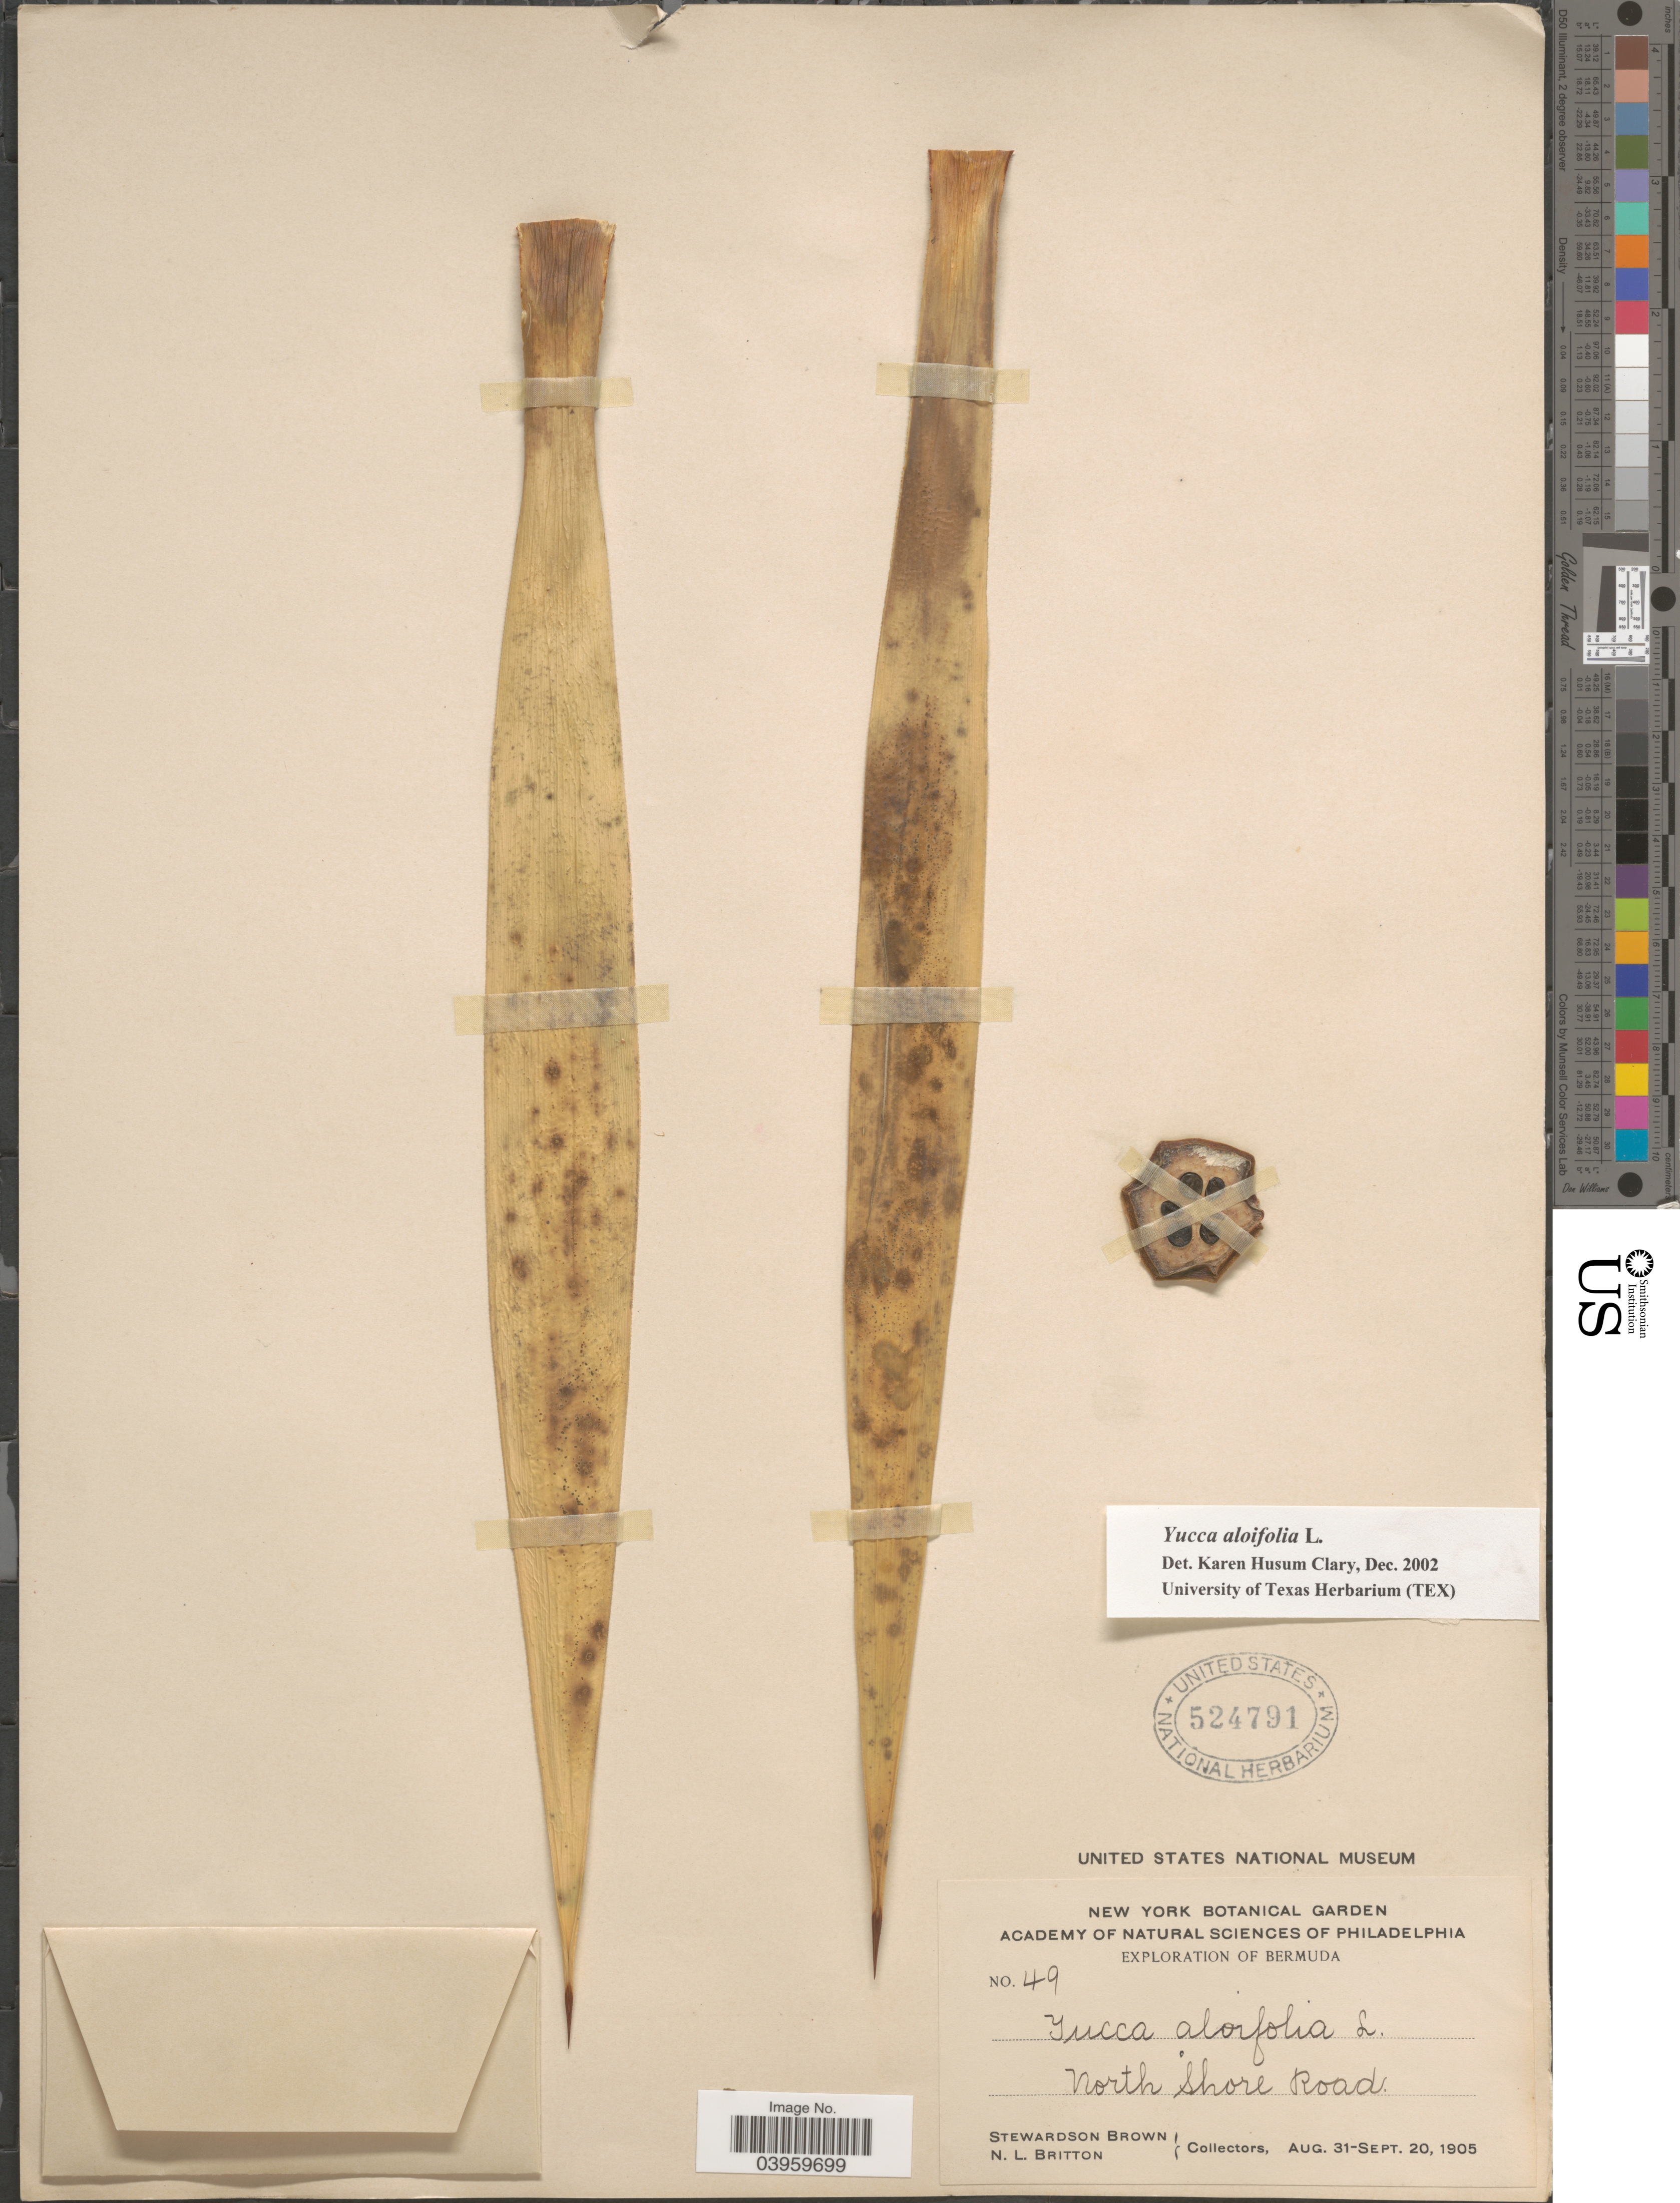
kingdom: Plantae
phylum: Tracheophyta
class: Liliopsida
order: Asparagales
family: Asparagaceae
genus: Yucca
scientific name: Yucca aloifolia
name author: L.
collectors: S. Brown & Mrs. N. L. Britton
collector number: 49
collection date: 1905-08-31/1905-09-20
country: Bermuda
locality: North Shore Road.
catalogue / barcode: US 524791